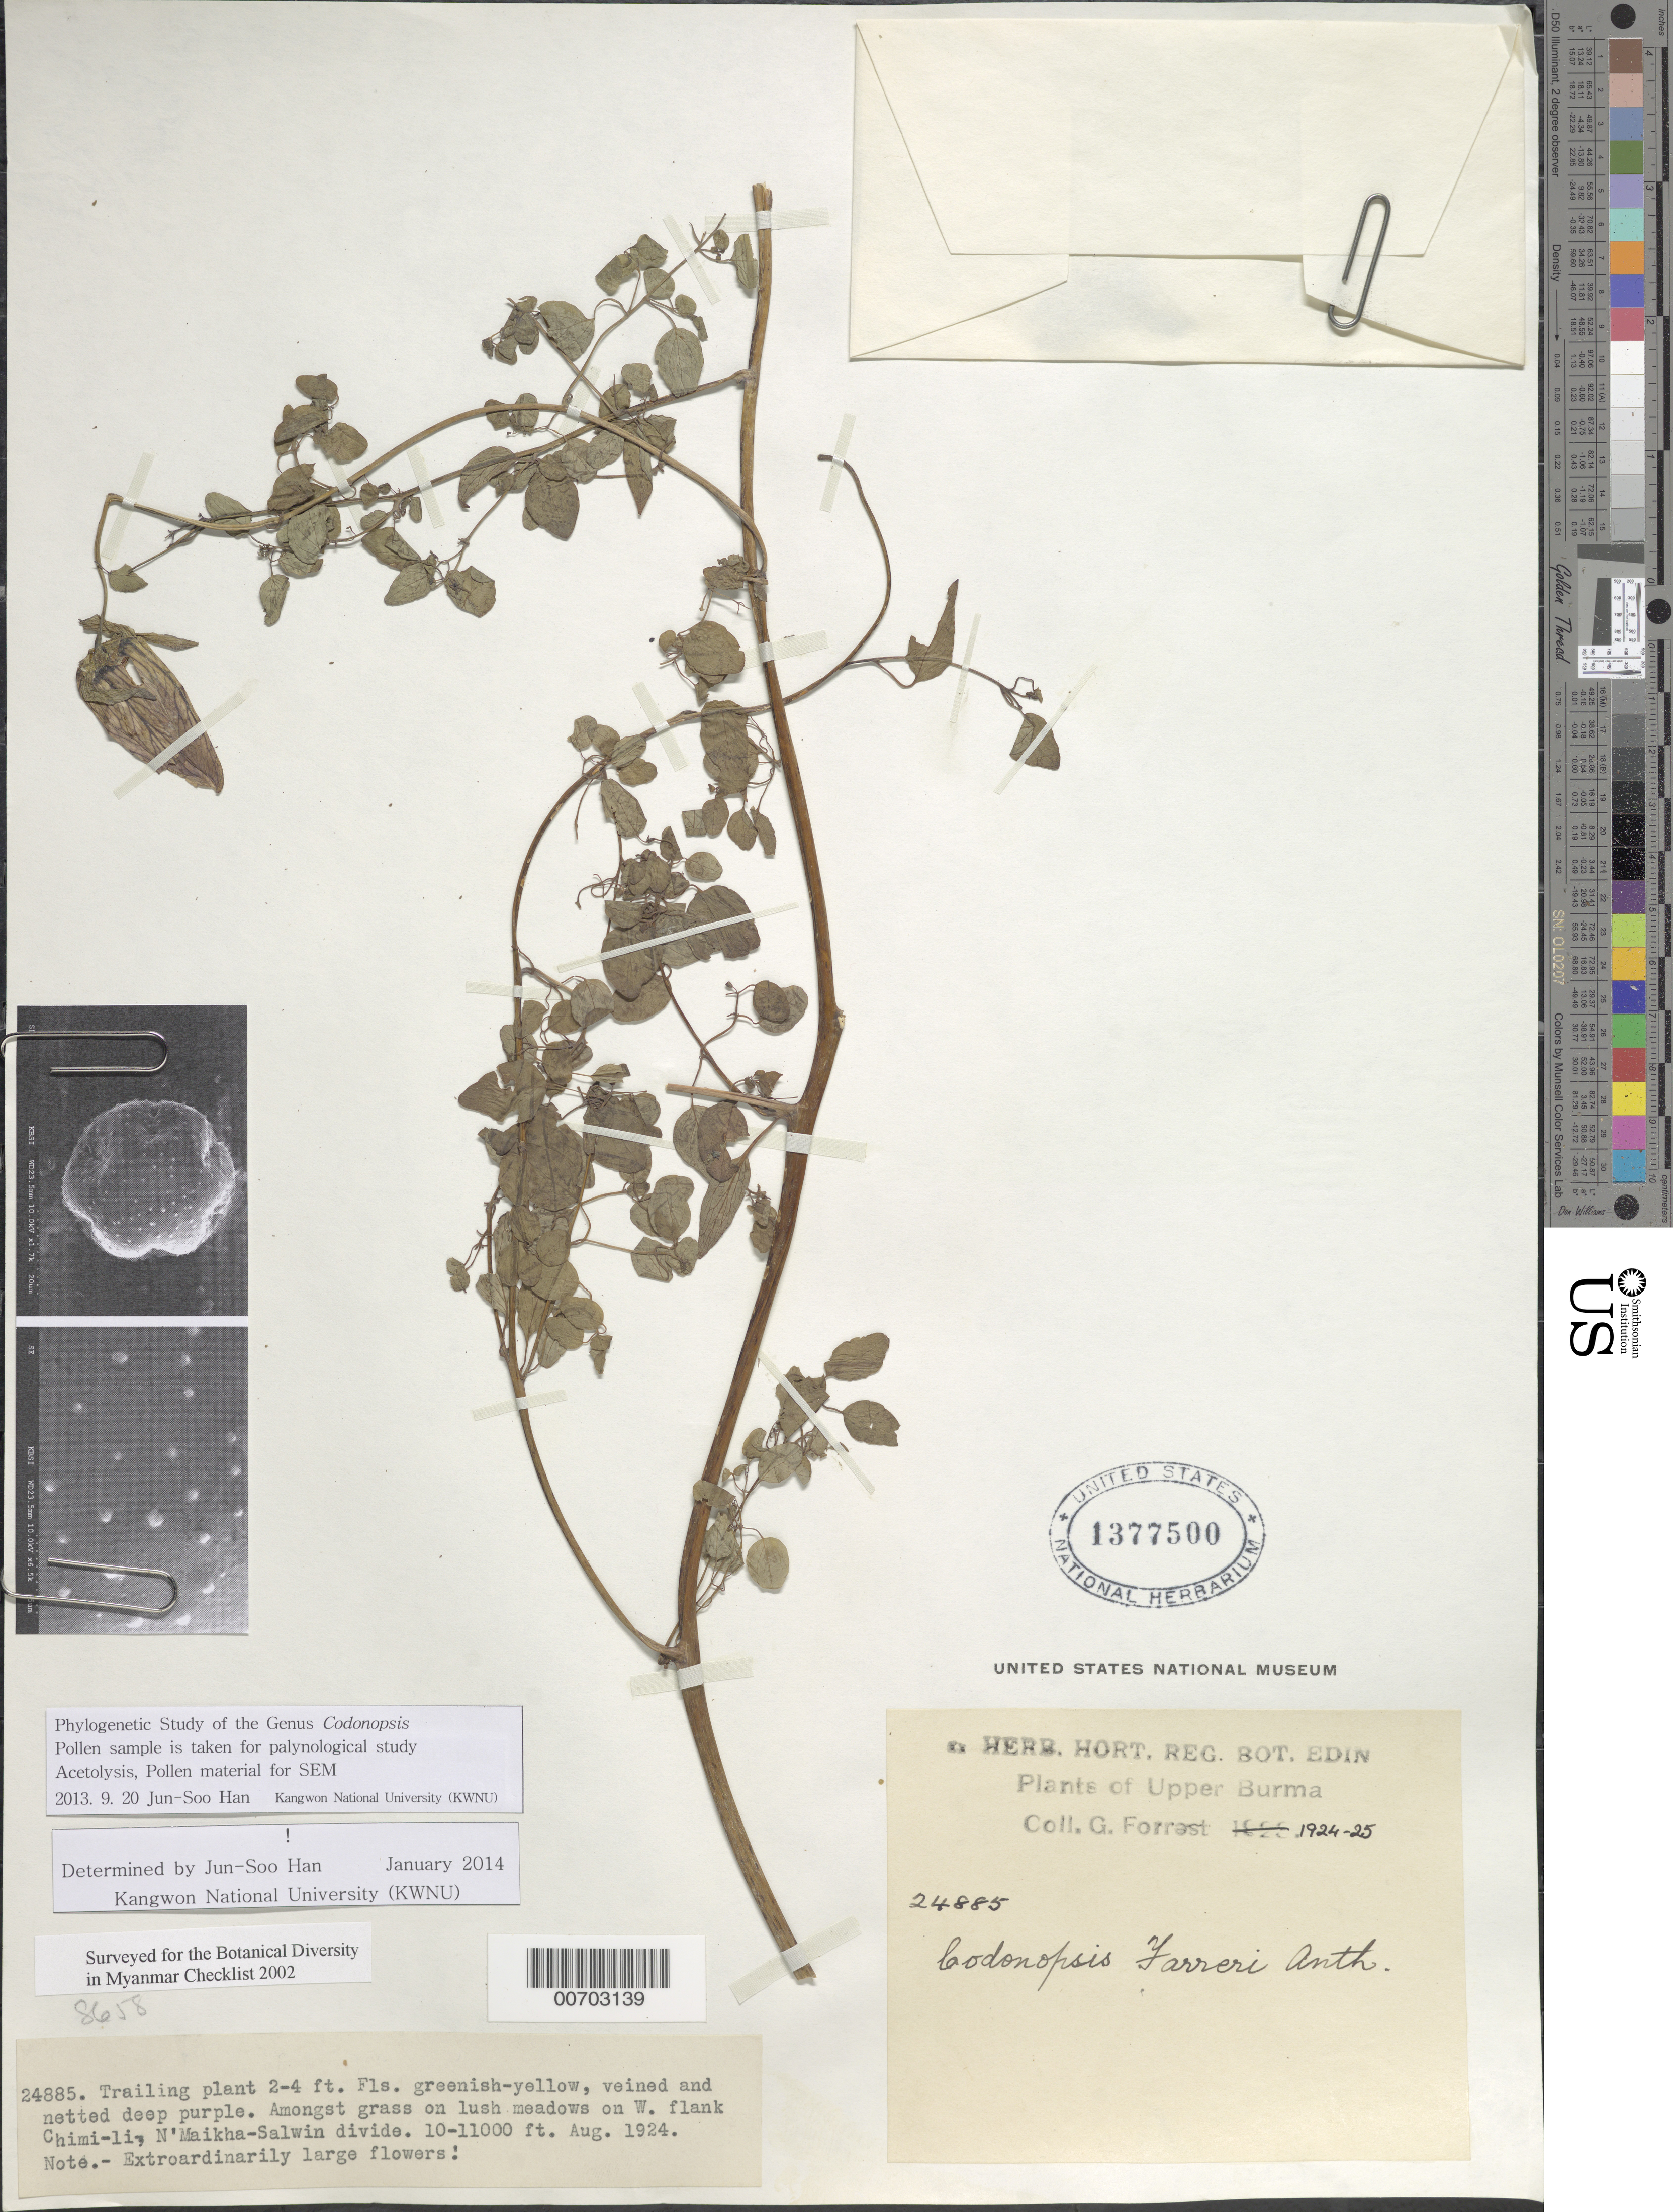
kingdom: Plantae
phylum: Tracheophyta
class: Magnoliopsida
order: Asterales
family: Campanulaceae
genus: Codonopsis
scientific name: Codonopsis farreri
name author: J. Anthony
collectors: G. Forrest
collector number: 24885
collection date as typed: Aug 1924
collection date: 1924-08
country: Myanmar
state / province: Kachin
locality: N'Maikha-Salwin Divide, Chimi-li, W flank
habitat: Lush meadows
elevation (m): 3048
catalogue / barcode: US 1377500